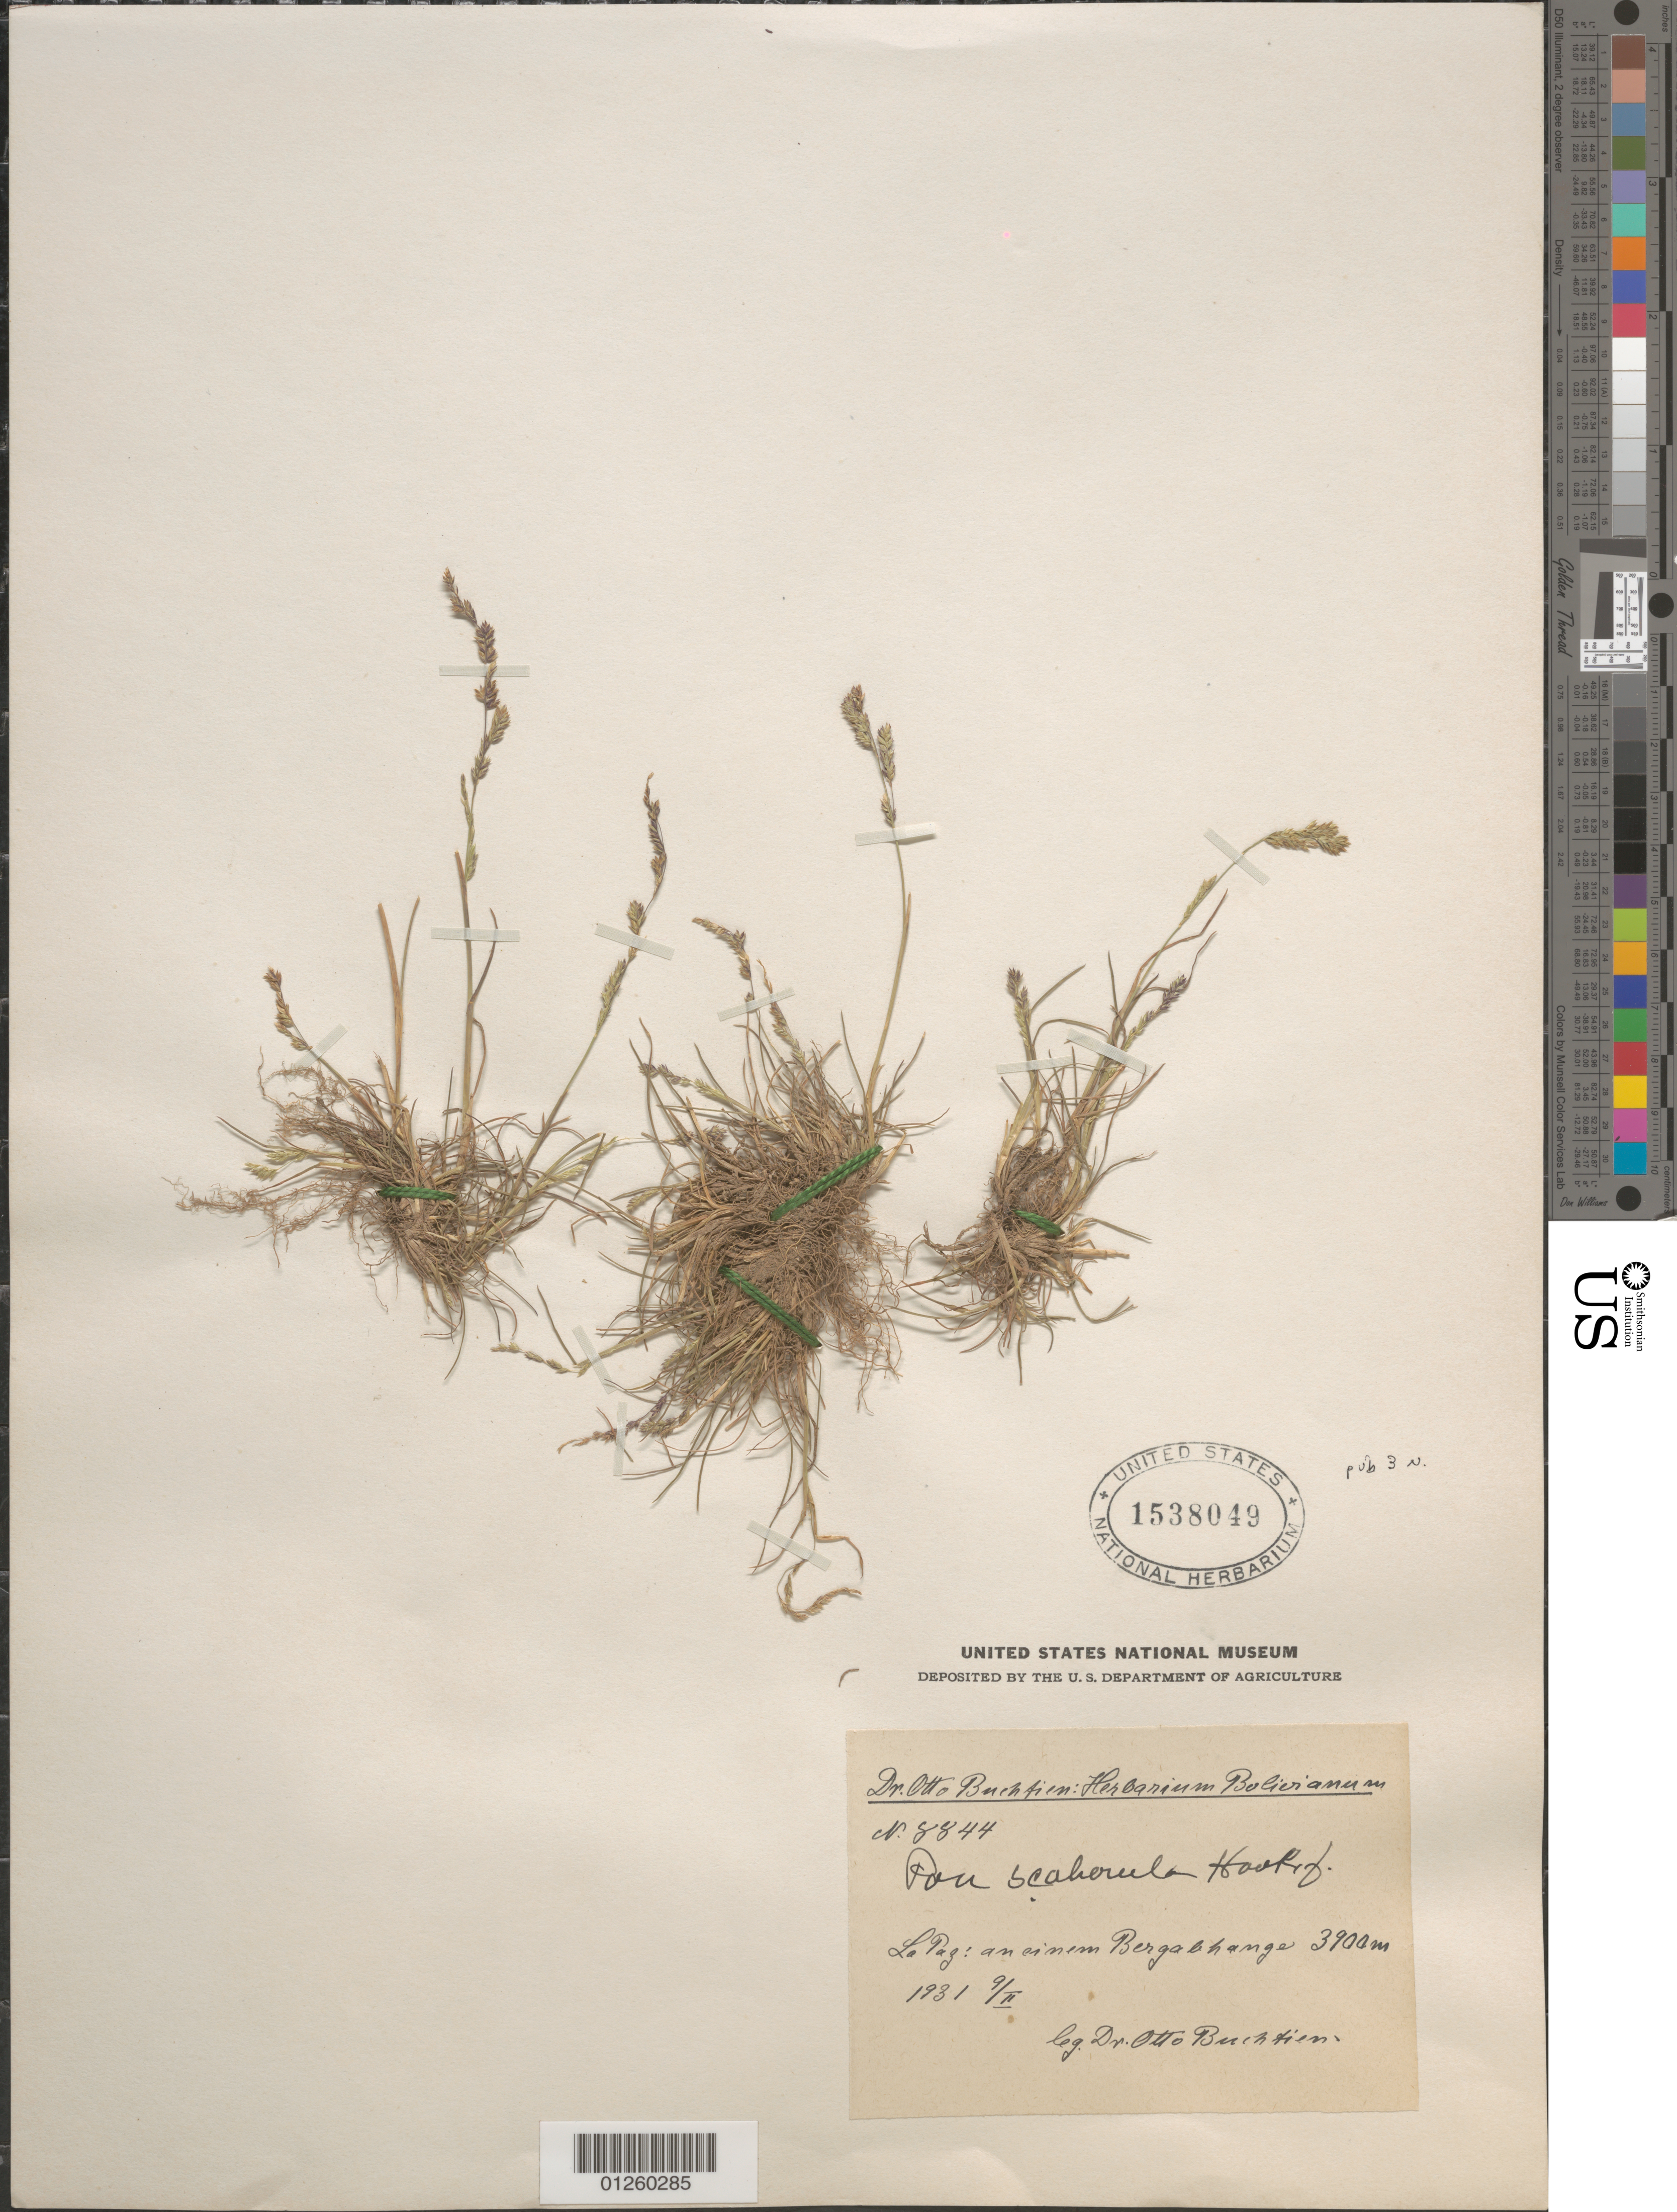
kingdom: Plantae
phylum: Tracheophyta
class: Liliopsida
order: Poales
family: Poaceae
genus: Poa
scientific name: Poa scaberula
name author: Hook. f.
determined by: Soreng, Robert J., Research Associate (BOT), Smithsonian Institution - National Museum of Natural History (UNITED STATES)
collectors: O. Buchtien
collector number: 8844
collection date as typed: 1931 9/II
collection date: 1931-02-09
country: Bolivia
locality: La Paz: an einem Berghange. (mountain slope).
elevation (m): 3900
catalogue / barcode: US 1538049